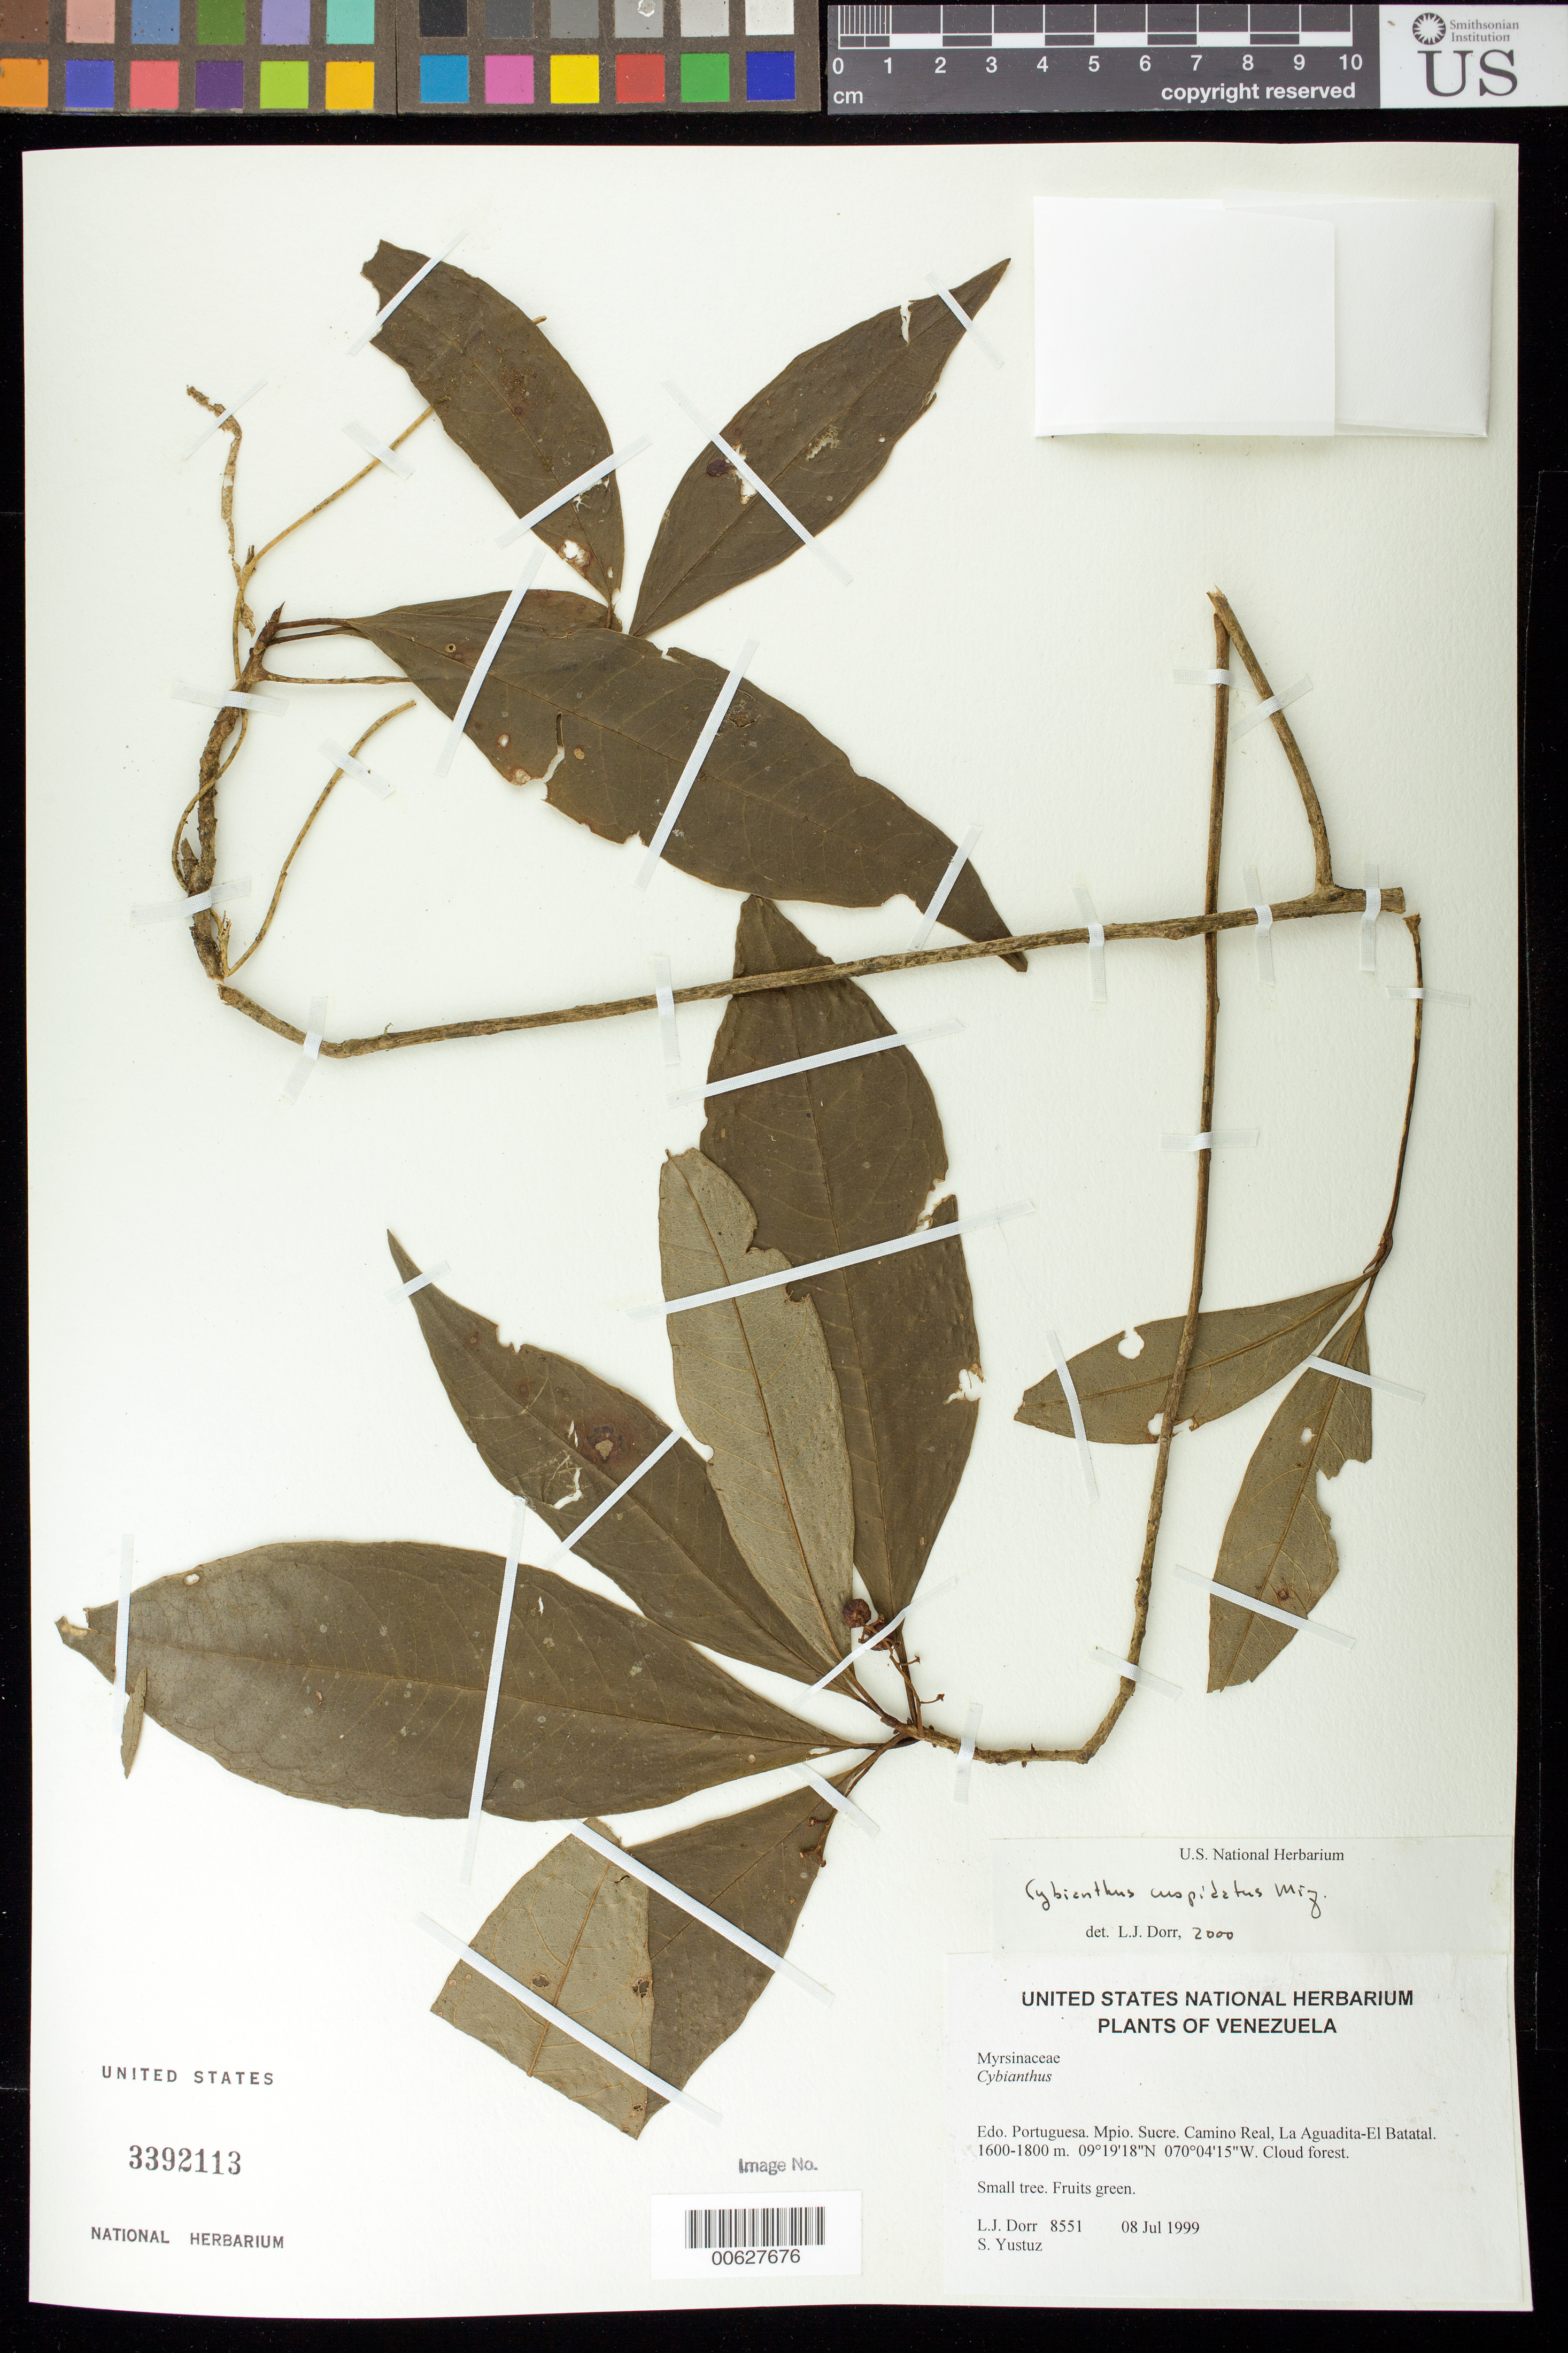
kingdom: Plantae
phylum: Tracheophyta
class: Magnoliopsida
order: Ericales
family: Primulaceae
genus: Cybianthus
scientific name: Cybianthus cuspidatus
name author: Miq.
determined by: Dorr, L. J., (BOT), Smithsonian Institution - National Museum of Natural History (UNITED STATES)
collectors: L. J. Dorr & S. Yustiz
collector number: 8551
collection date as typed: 08 Jul 1999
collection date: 1999-07-08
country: Venezuela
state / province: Portuguesa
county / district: Sucre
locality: Camino Real, La Aguadita-El Batatal.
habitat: Cloud forest.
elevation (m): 1600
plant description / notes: BRIT, PORT, US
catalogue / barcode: US 3392113